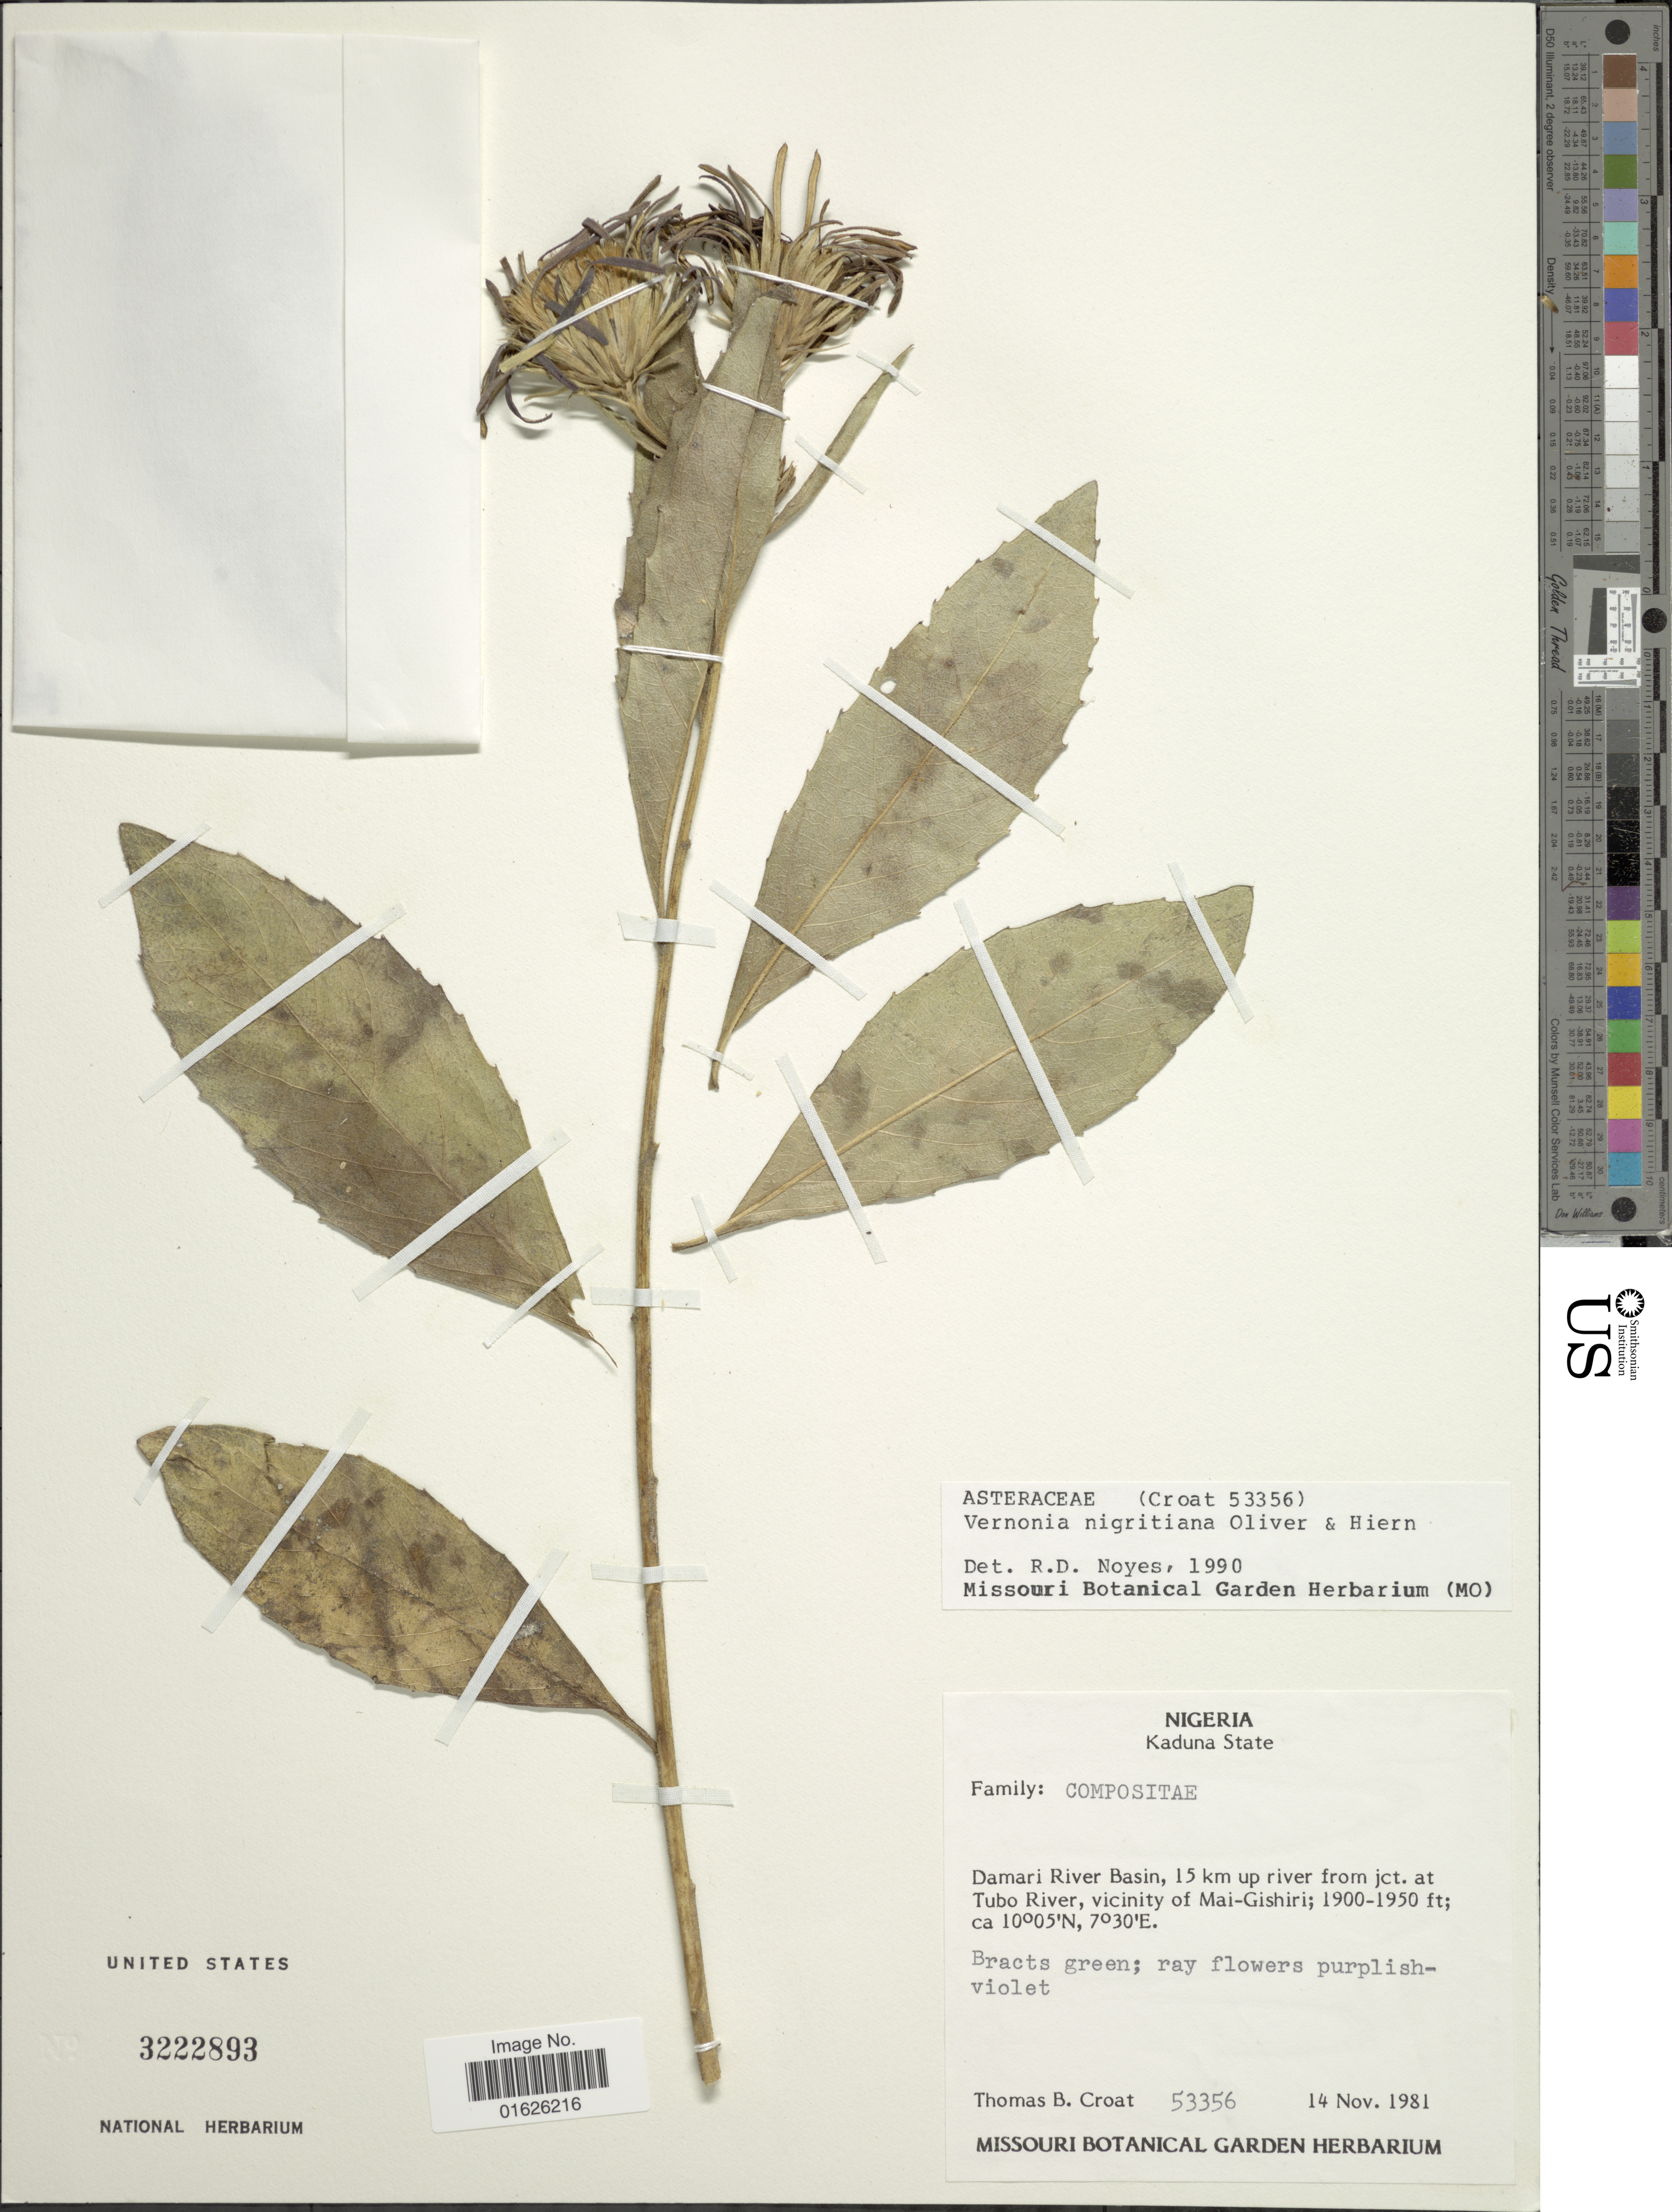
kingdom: Plantae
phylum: Tracheophyta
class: Magnoliopsida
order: Asterales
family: Asteraceae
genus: Linzia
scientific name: Linzia nigritiana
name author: (Oliv. & Hiern) C. Jeffrey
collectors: T. B. Croat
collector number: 53356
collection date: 1981-11-14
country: Nigeria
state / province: Kaduna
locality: Kaduna State, Damari River Basin, 15 km up river from jct. at Tubo River, Vicinity of Mai - Gishiri.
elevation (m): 579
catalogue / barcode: US 3222893